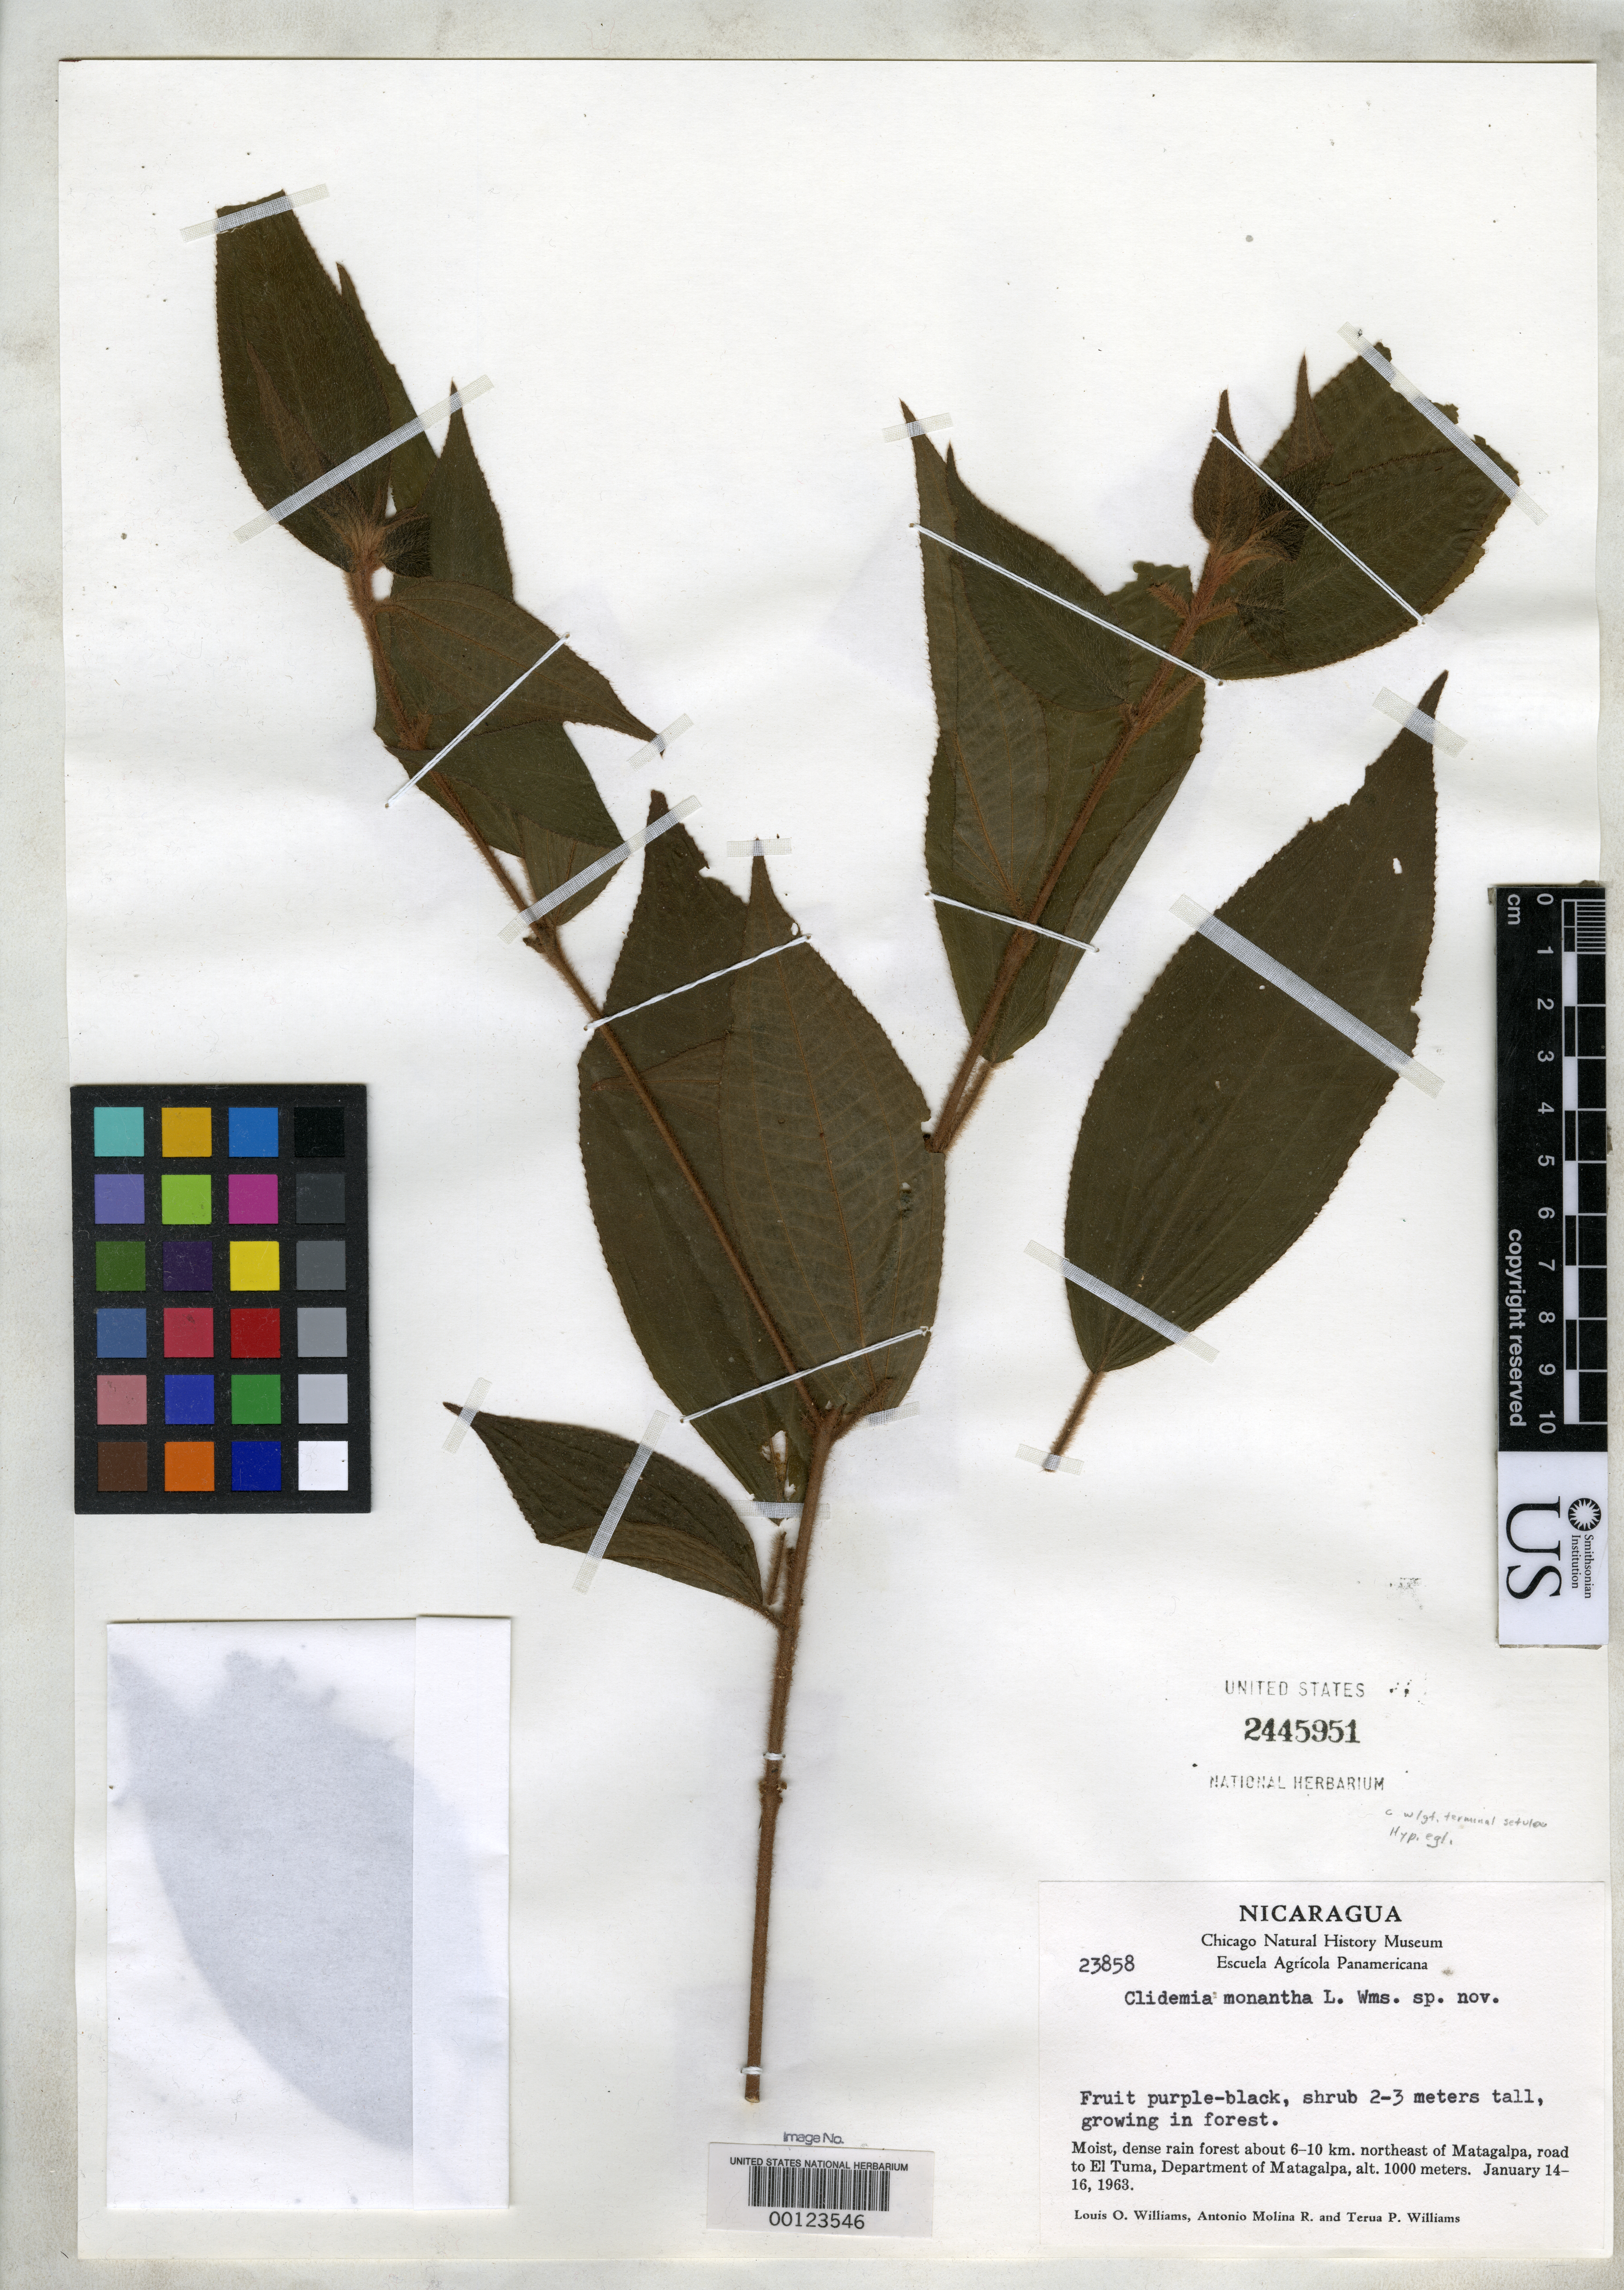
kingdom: Plantae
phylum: Tracheophyta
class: Magnoliopsida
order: Myrtales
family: Melastomataceae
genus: Clidemia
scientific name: Clidemia monantha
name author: L.O. Williams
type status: Isotype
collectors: L. O. Williams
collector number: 23858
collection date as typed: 14 Jan 1963 to 16 Jan 1963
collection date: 1963-01-14/1963-01-16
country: Nicaragua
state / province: Matagalpa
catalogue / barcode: US 2445951